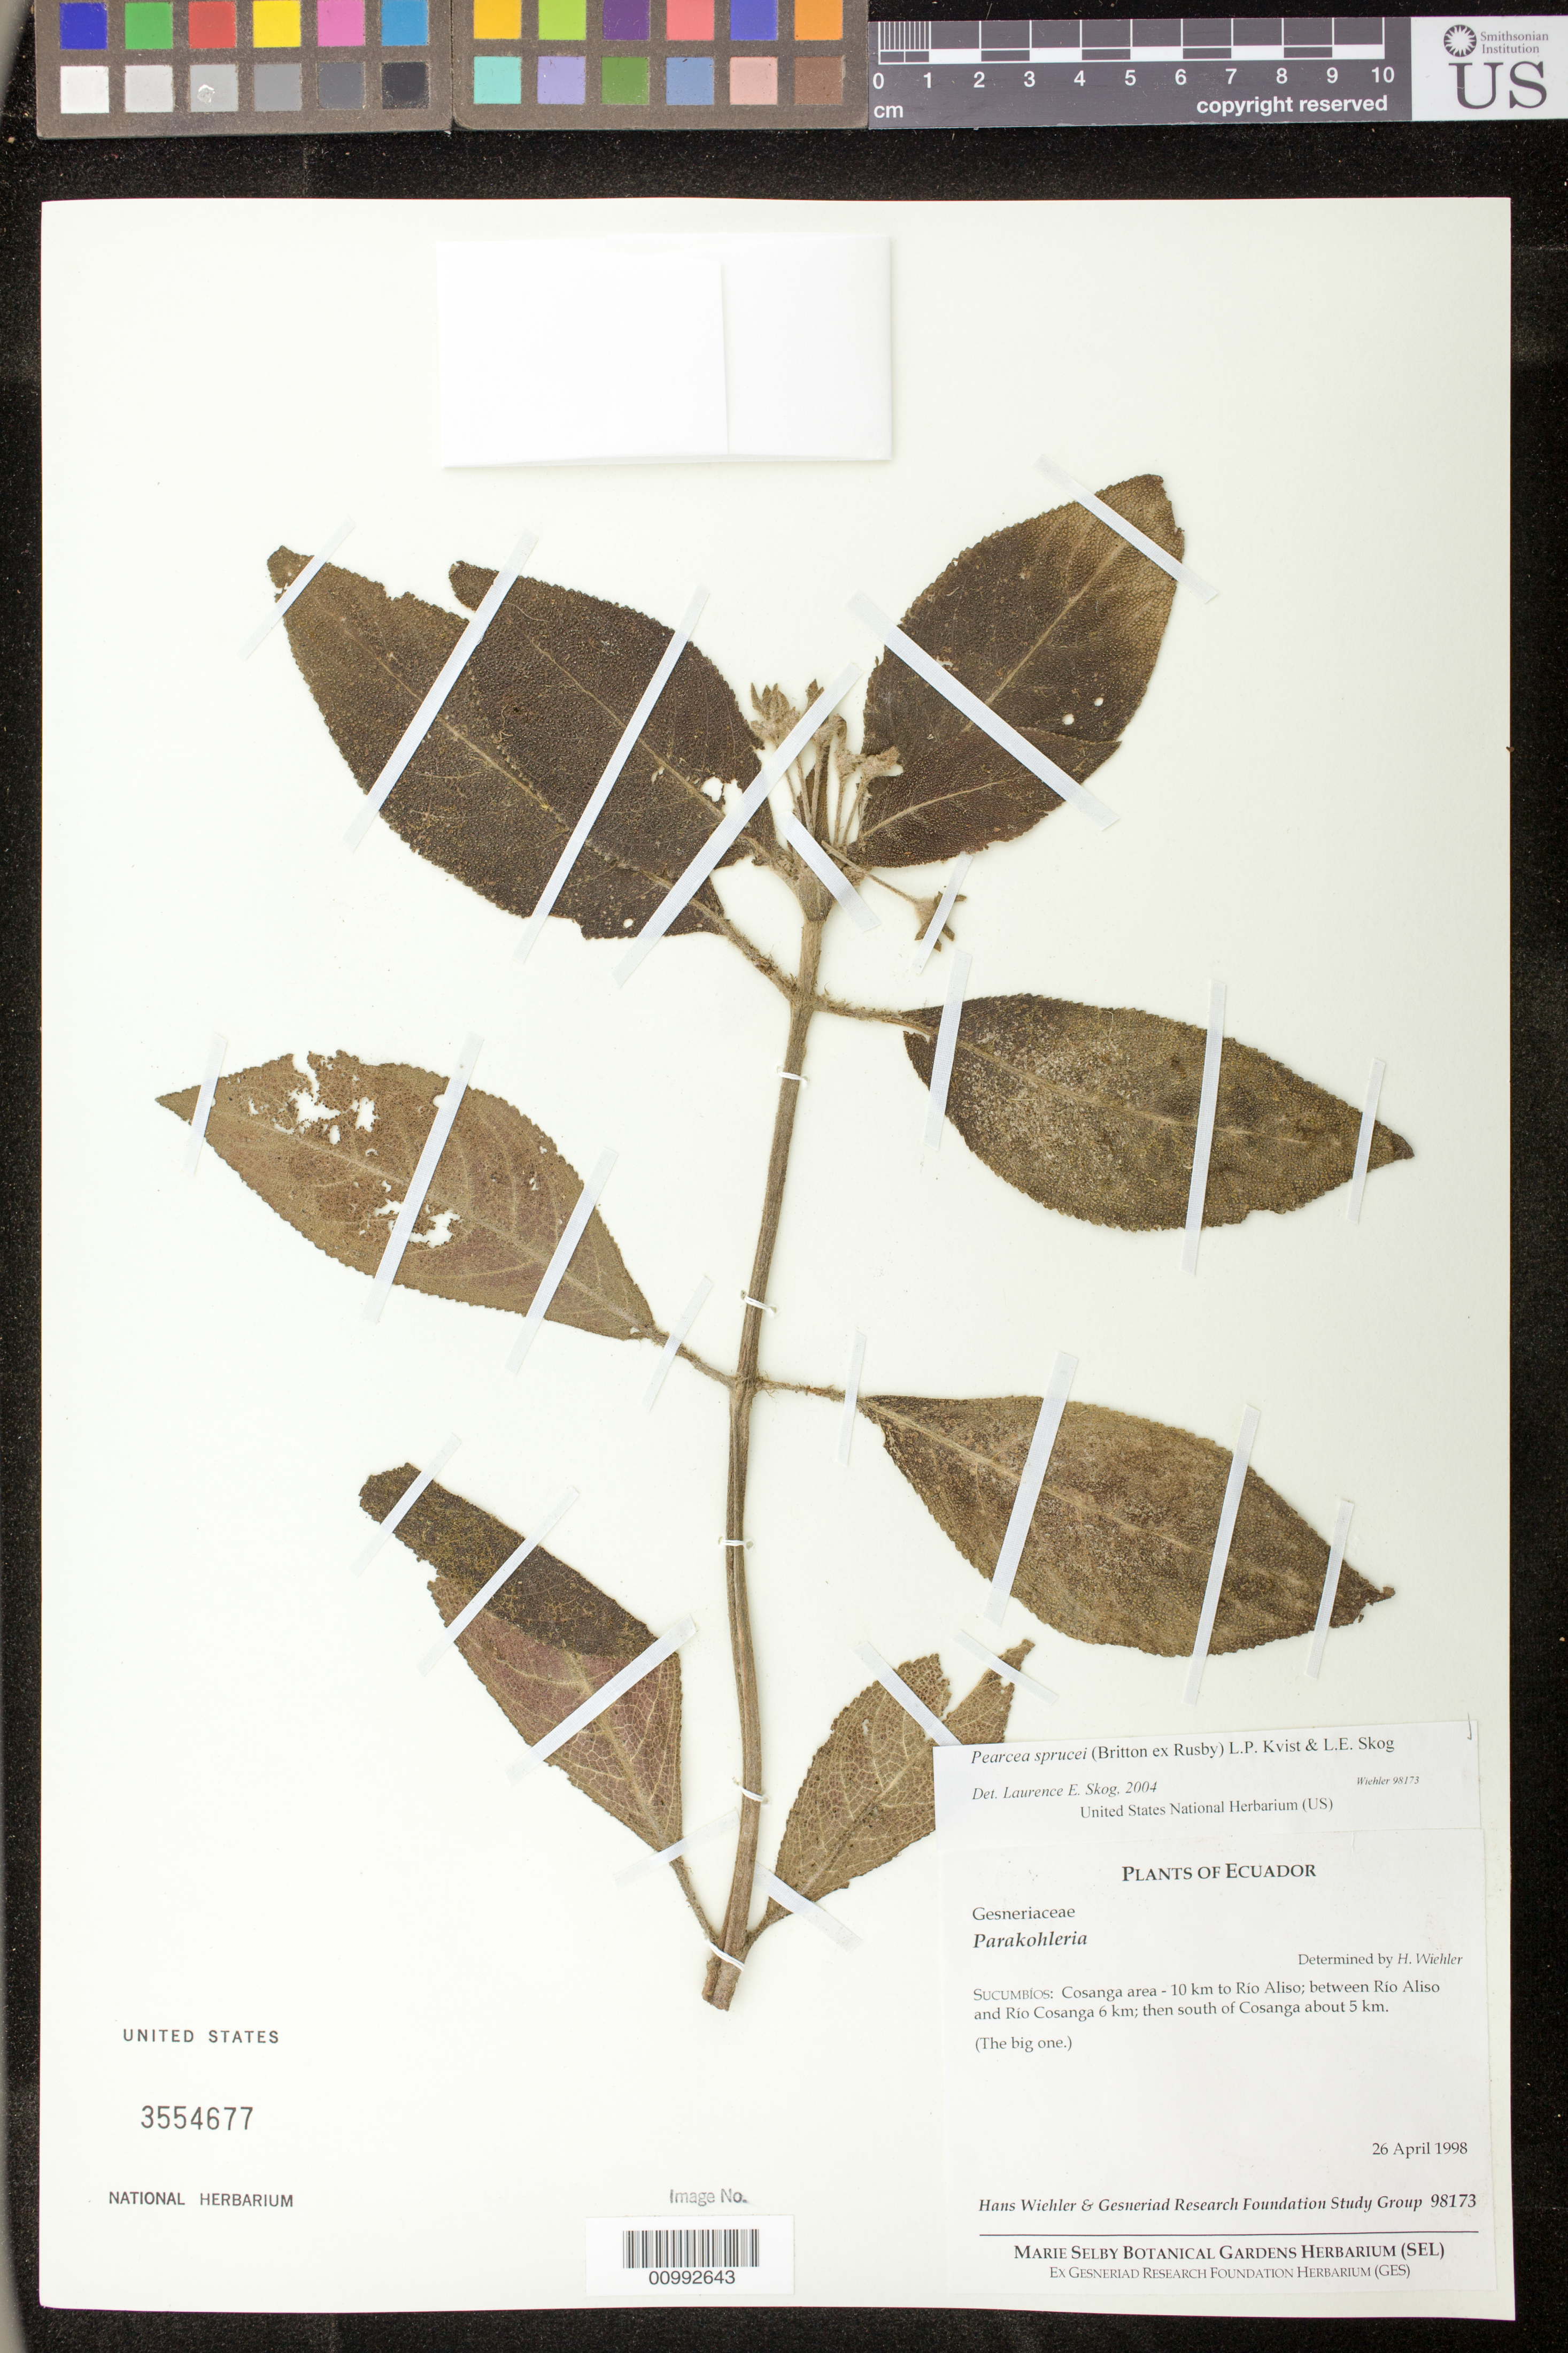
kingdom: Plantae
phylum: Tracheophyta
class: Magnoliopsida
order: Lamiales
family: Gesneriaceae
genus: Pearcea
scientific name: Pearcea sprucei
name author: (Britton) L.P. Kvist & L.E. Skog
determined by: Skog, Laurence E.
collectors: H. J. Wiehler & GRF Study Group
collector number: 98173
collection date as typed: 26 Apr 1998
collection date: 1998-04-26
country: Ecuador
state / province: Sucumbíos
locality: Sucumbíos: Cosanga area - 10 km to Rio Aliso; between Rio Aliso and Rio Cosanga 6 km; then south of Cosanga about 5 km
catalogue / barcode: US 3554677